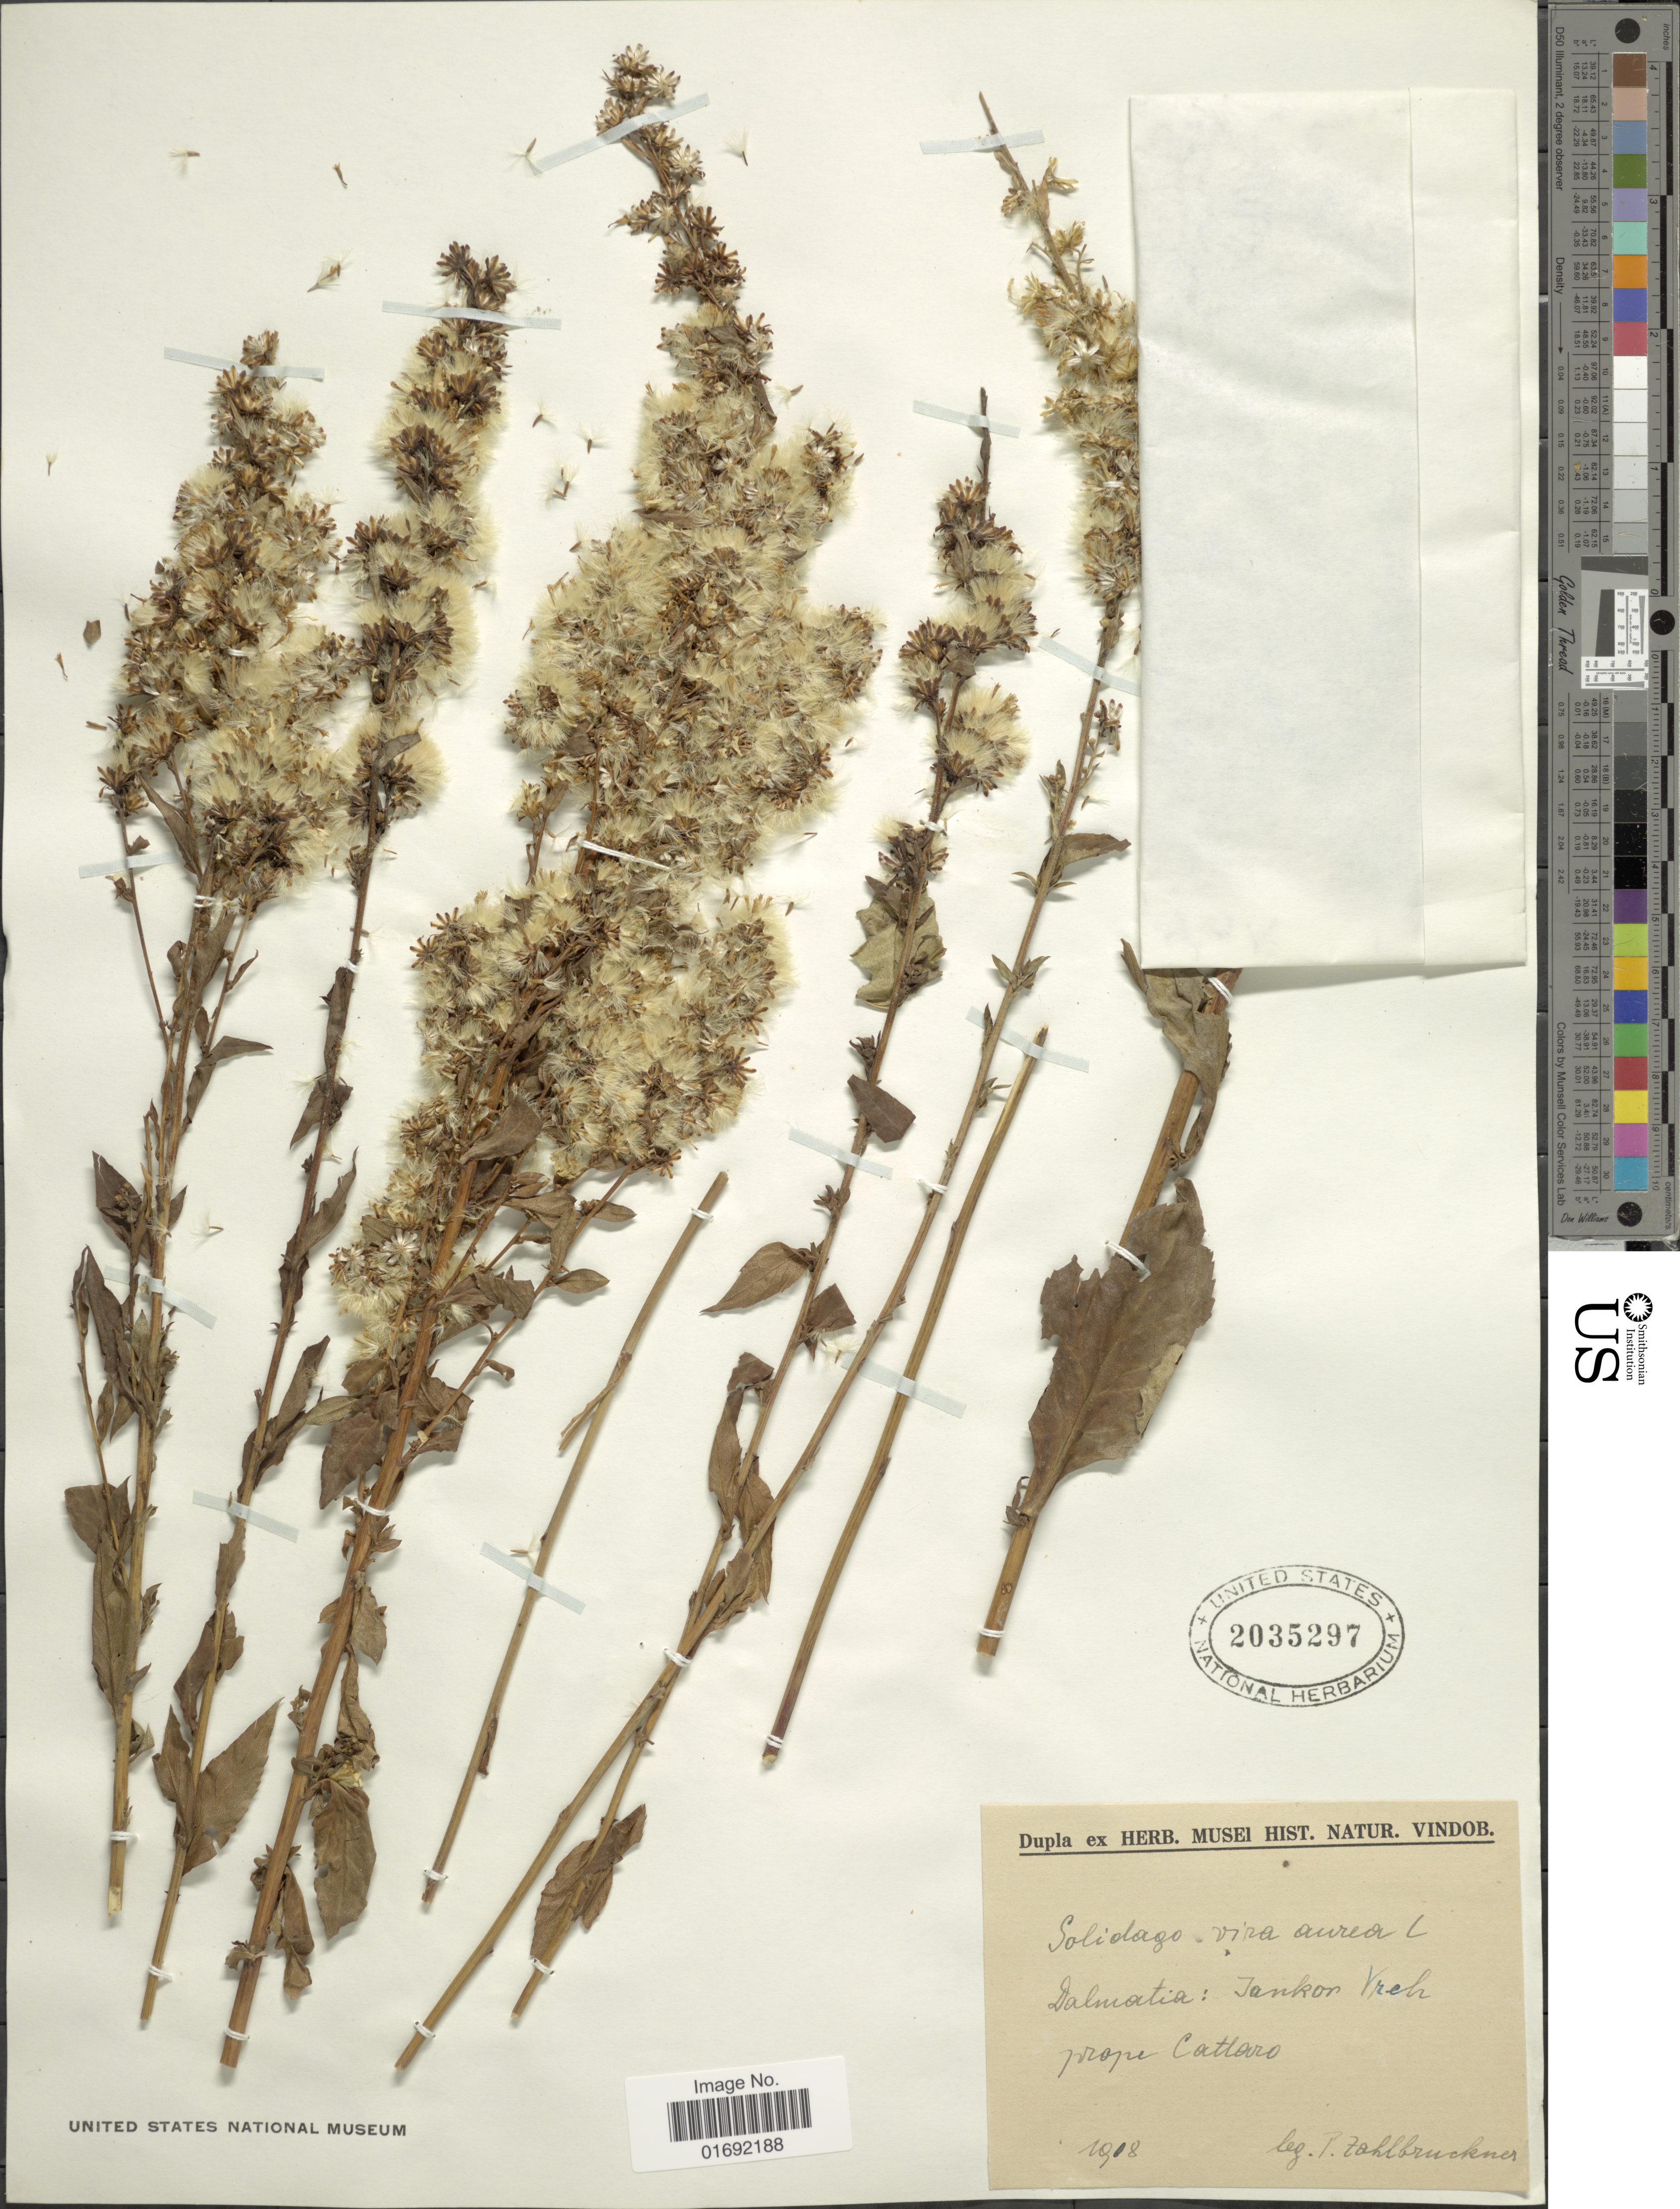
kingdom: Plantae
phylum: Tracheophyta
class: Magnoliopsida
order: Asterales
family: Asteraceae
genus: Solidago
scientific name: Solidago virgaurea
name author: L.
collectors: P. Zahlbruckner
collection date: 1908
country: Montenegro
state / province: Kotor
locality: Dalmatia, Tankon Vreh, prope Catlaro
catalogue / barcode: US 2035297